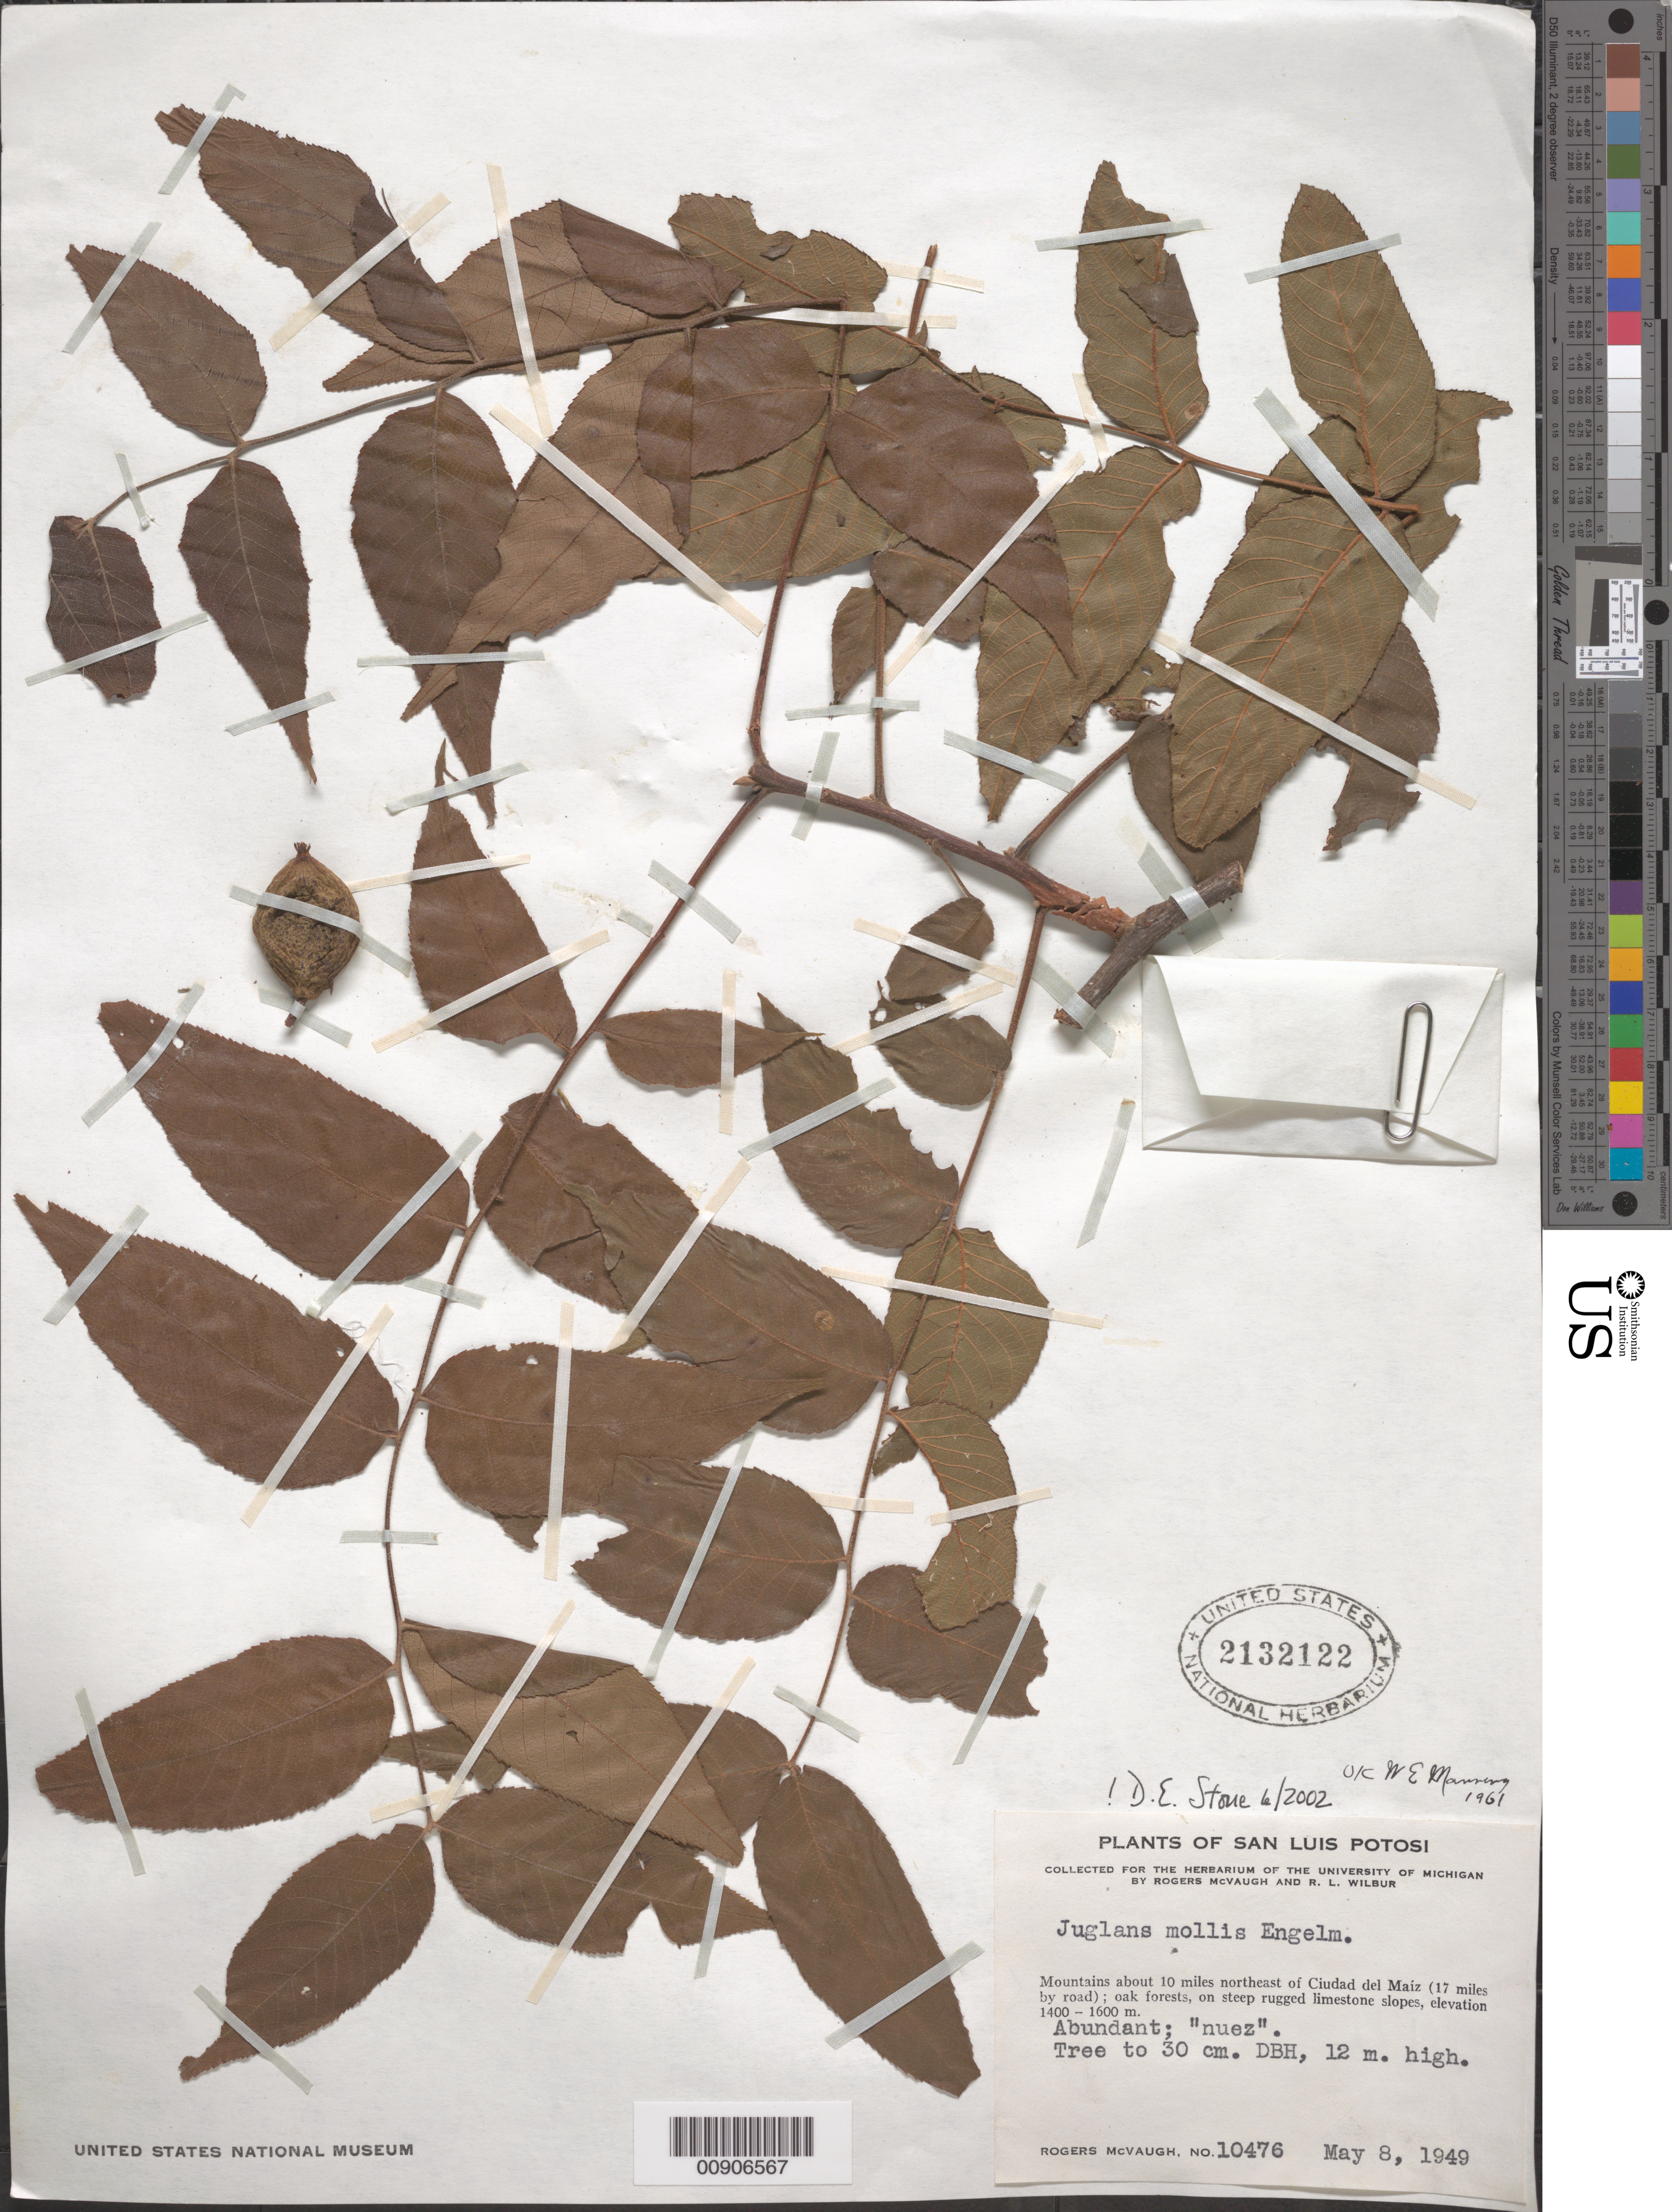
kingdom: Plantae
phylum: Tracheophyta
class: Magnoliopsida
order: Fagales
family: Juglandaceae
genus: Juglans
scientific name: Juglans mollis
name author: Engelm. ex Hemsl.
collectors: R. McVaugh & R. L. Wilbur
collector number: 10476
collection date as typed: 08 May 1949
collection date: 1949-05-08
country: Mexico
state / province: San Luis Potosí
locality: San Luis Potosí: Mountains about 10 miles northeast of Ciudad del Maíz (17 miles by road).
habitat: Oak forests, on steep rugged limestone slopes.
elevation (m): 1600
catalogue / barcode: US 2132122